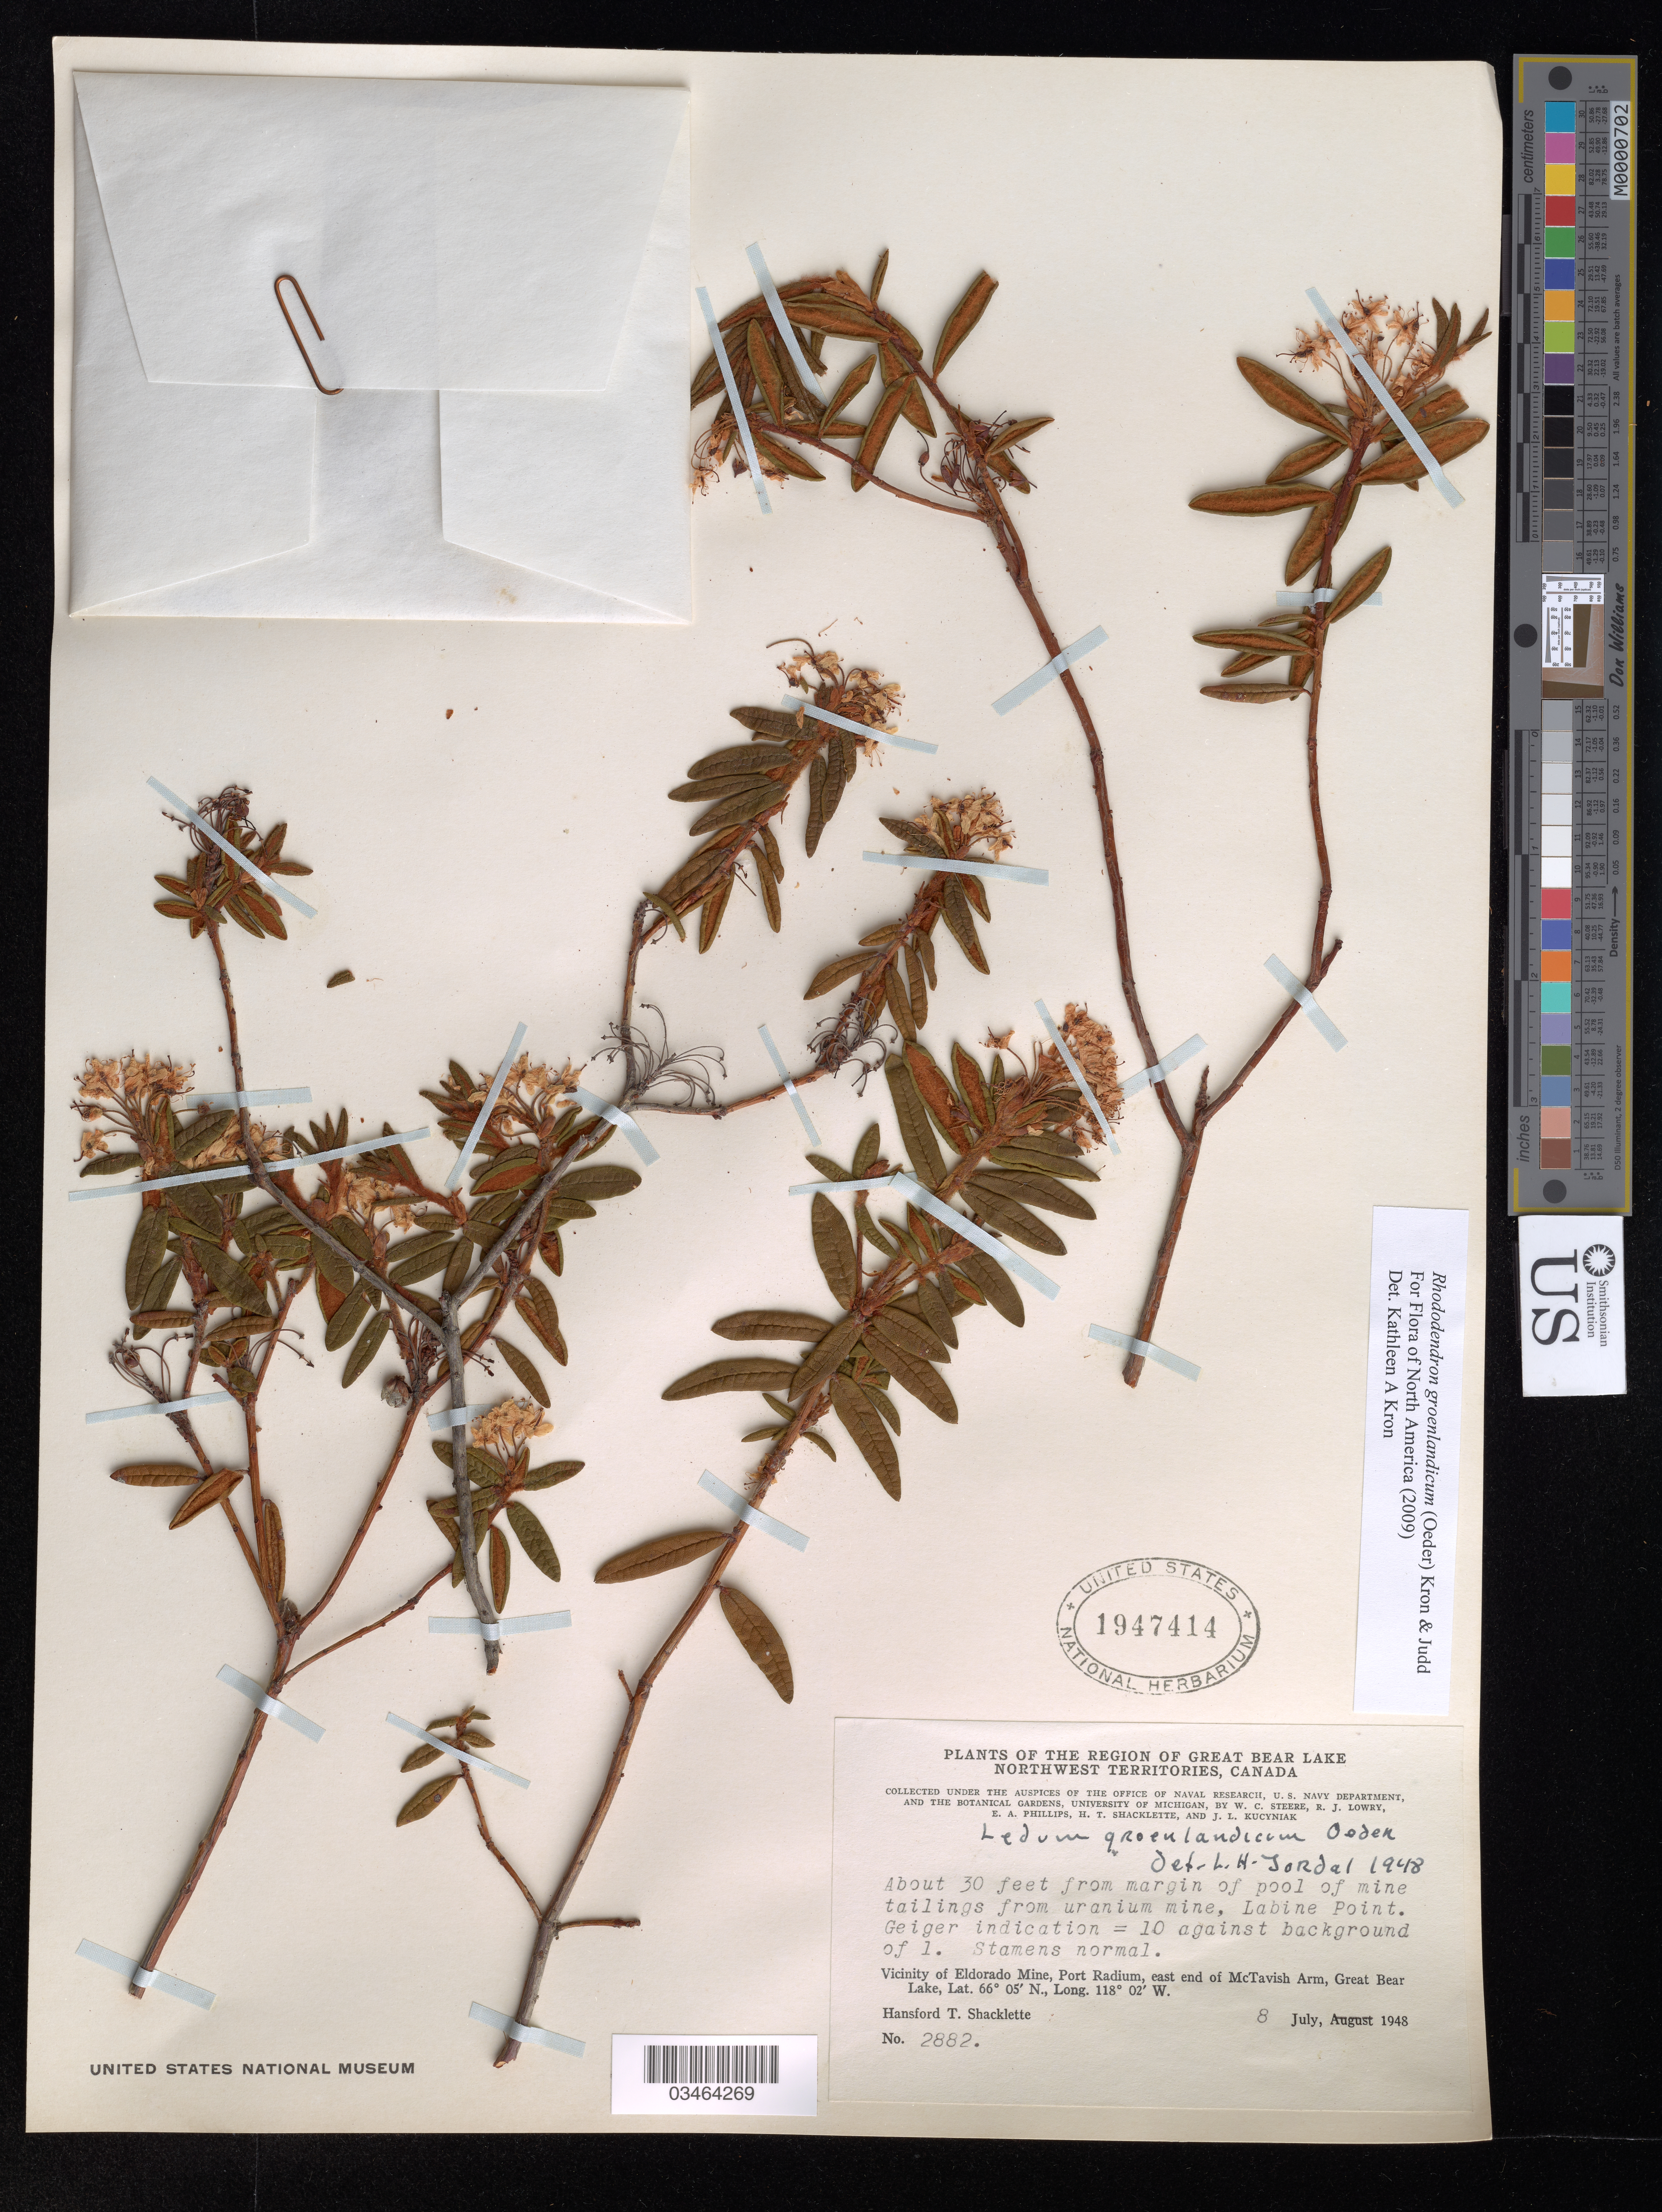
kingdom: Plantae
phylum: Tracheophyta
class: Magnoliopsida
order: Ericales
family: Ericaceae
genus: Rhododendron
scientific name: Rhododendron groenlandicum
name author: (Oeder) Kron & Judd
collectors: W. C. Steere, R. Lowry, E. Phillips, H. Shacklette & J. Kucyniak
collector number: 2882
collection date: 1948-07-08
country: Canada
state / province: Northwest Territories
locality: The Region of Great Bear Lake. About 30 feet from margin of pool of mine tailings from uranium mine. Vicinity of Eldorado Mine, Port Radium, east end of McTavish Arm.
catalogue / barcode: US 1947414